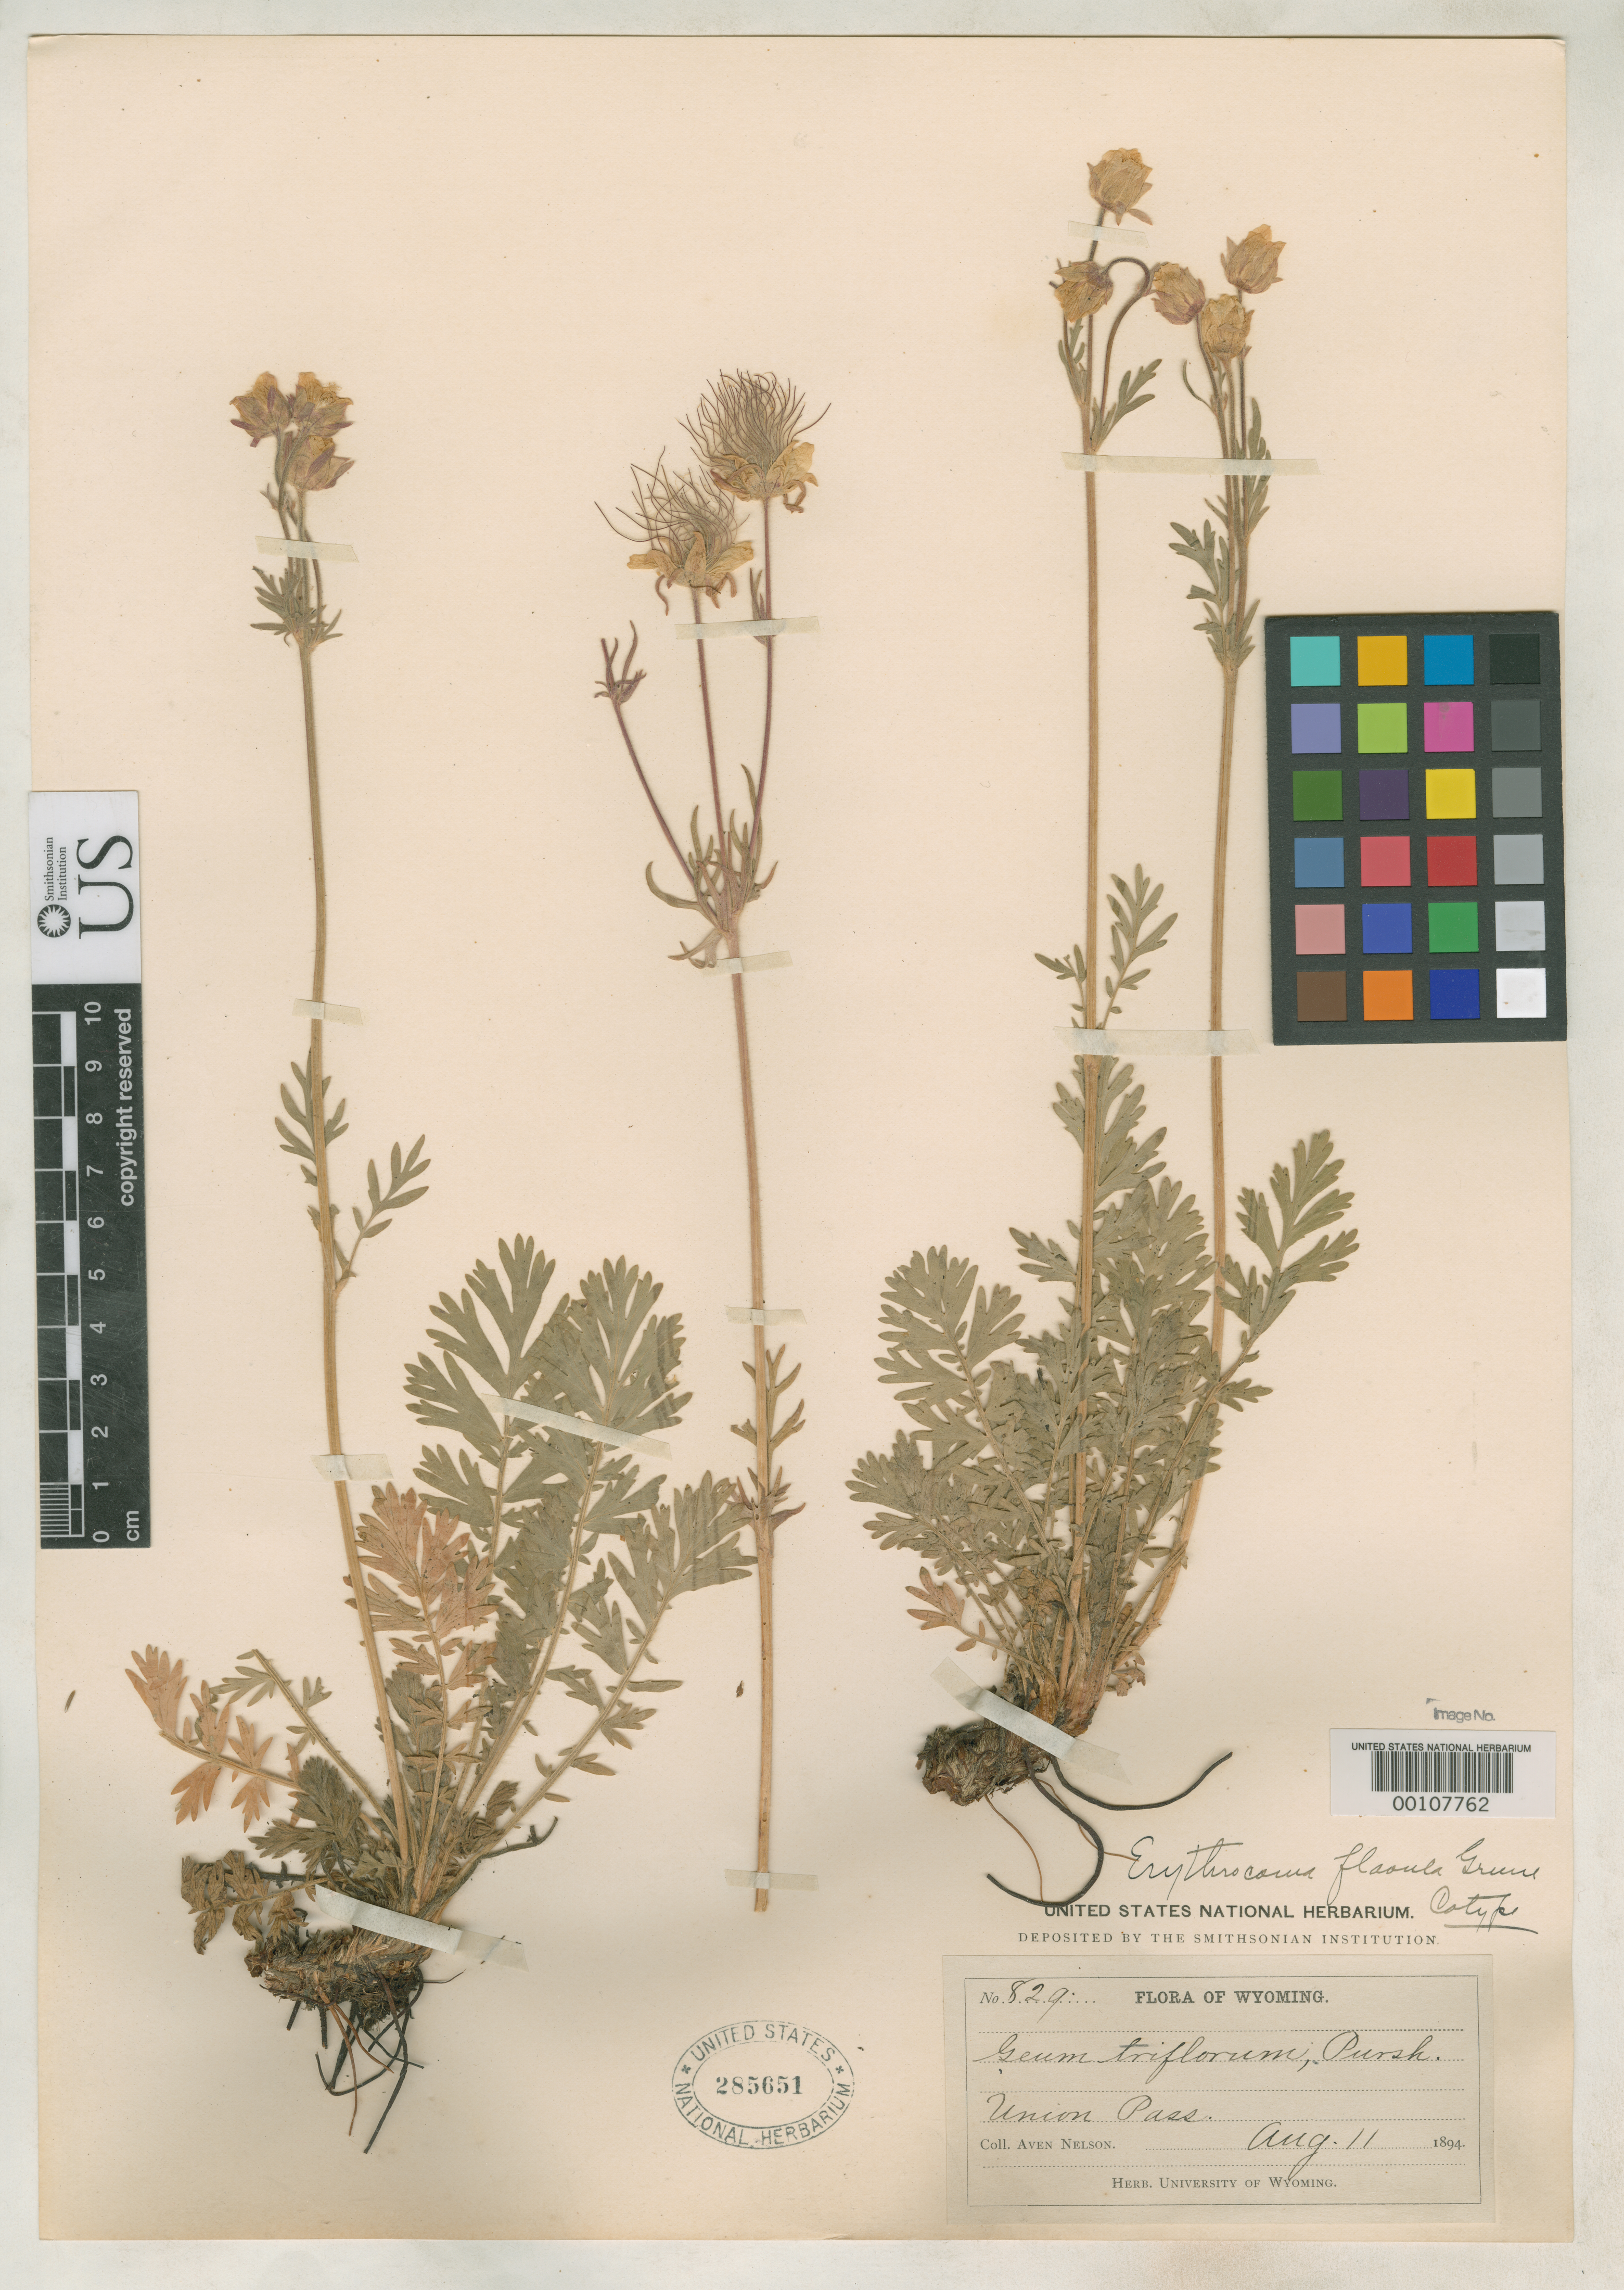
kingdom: Plantae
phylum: Tracheophyta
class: Magnoliopsida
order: Rosales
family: Rosaceae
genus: Erythrocoma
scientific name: Erythrocoma flavula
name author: Greene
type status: Isosyntype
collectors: A. Nelson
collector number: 829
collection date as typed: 11 Aug 1894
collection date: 1894-08-11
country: United States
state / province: Wyoming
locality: Wind River Mts.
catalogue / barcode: US 285651